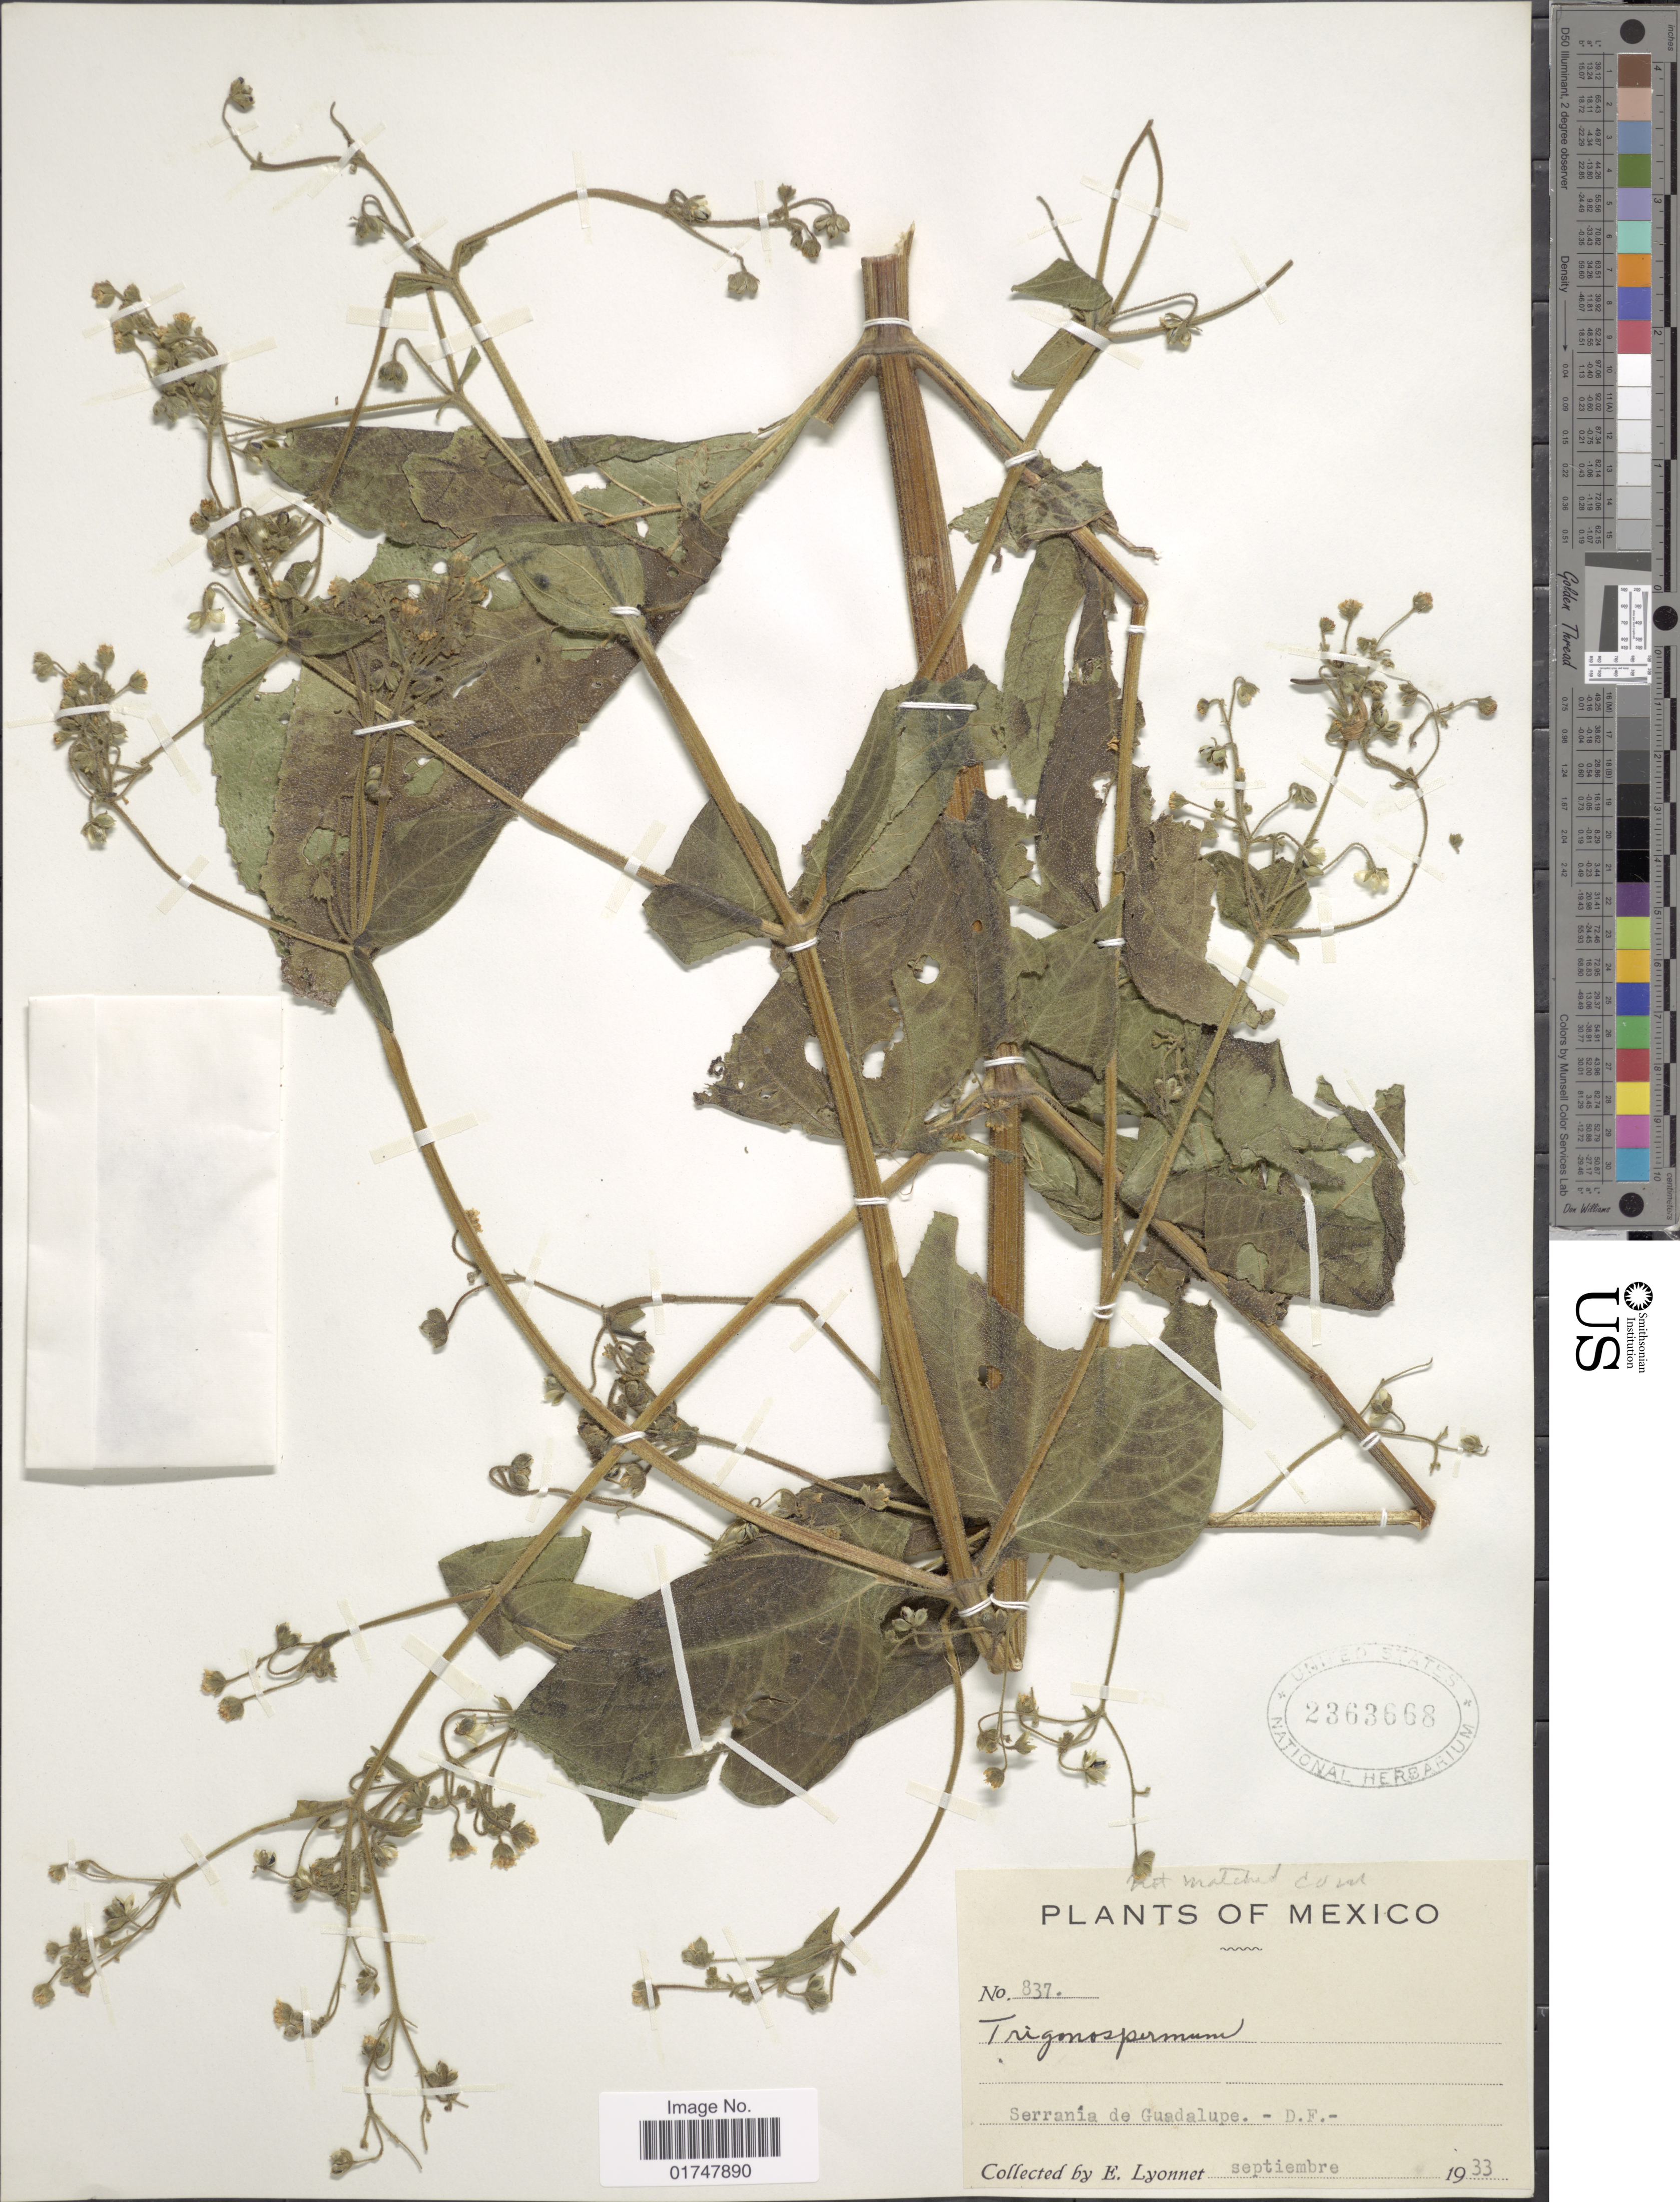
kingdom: Plantae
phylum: Tracheophyta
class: Magnoliopsida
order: Asterales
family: Asteraceae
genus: Trigonospermum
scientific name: Trigonospermum sp.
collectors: E. Lyonnet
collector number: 837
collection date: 1933-09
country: Mexico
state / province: Distrito Federal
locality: Serrania de Guadalupe. - D. F. -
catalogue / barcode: US 2363668